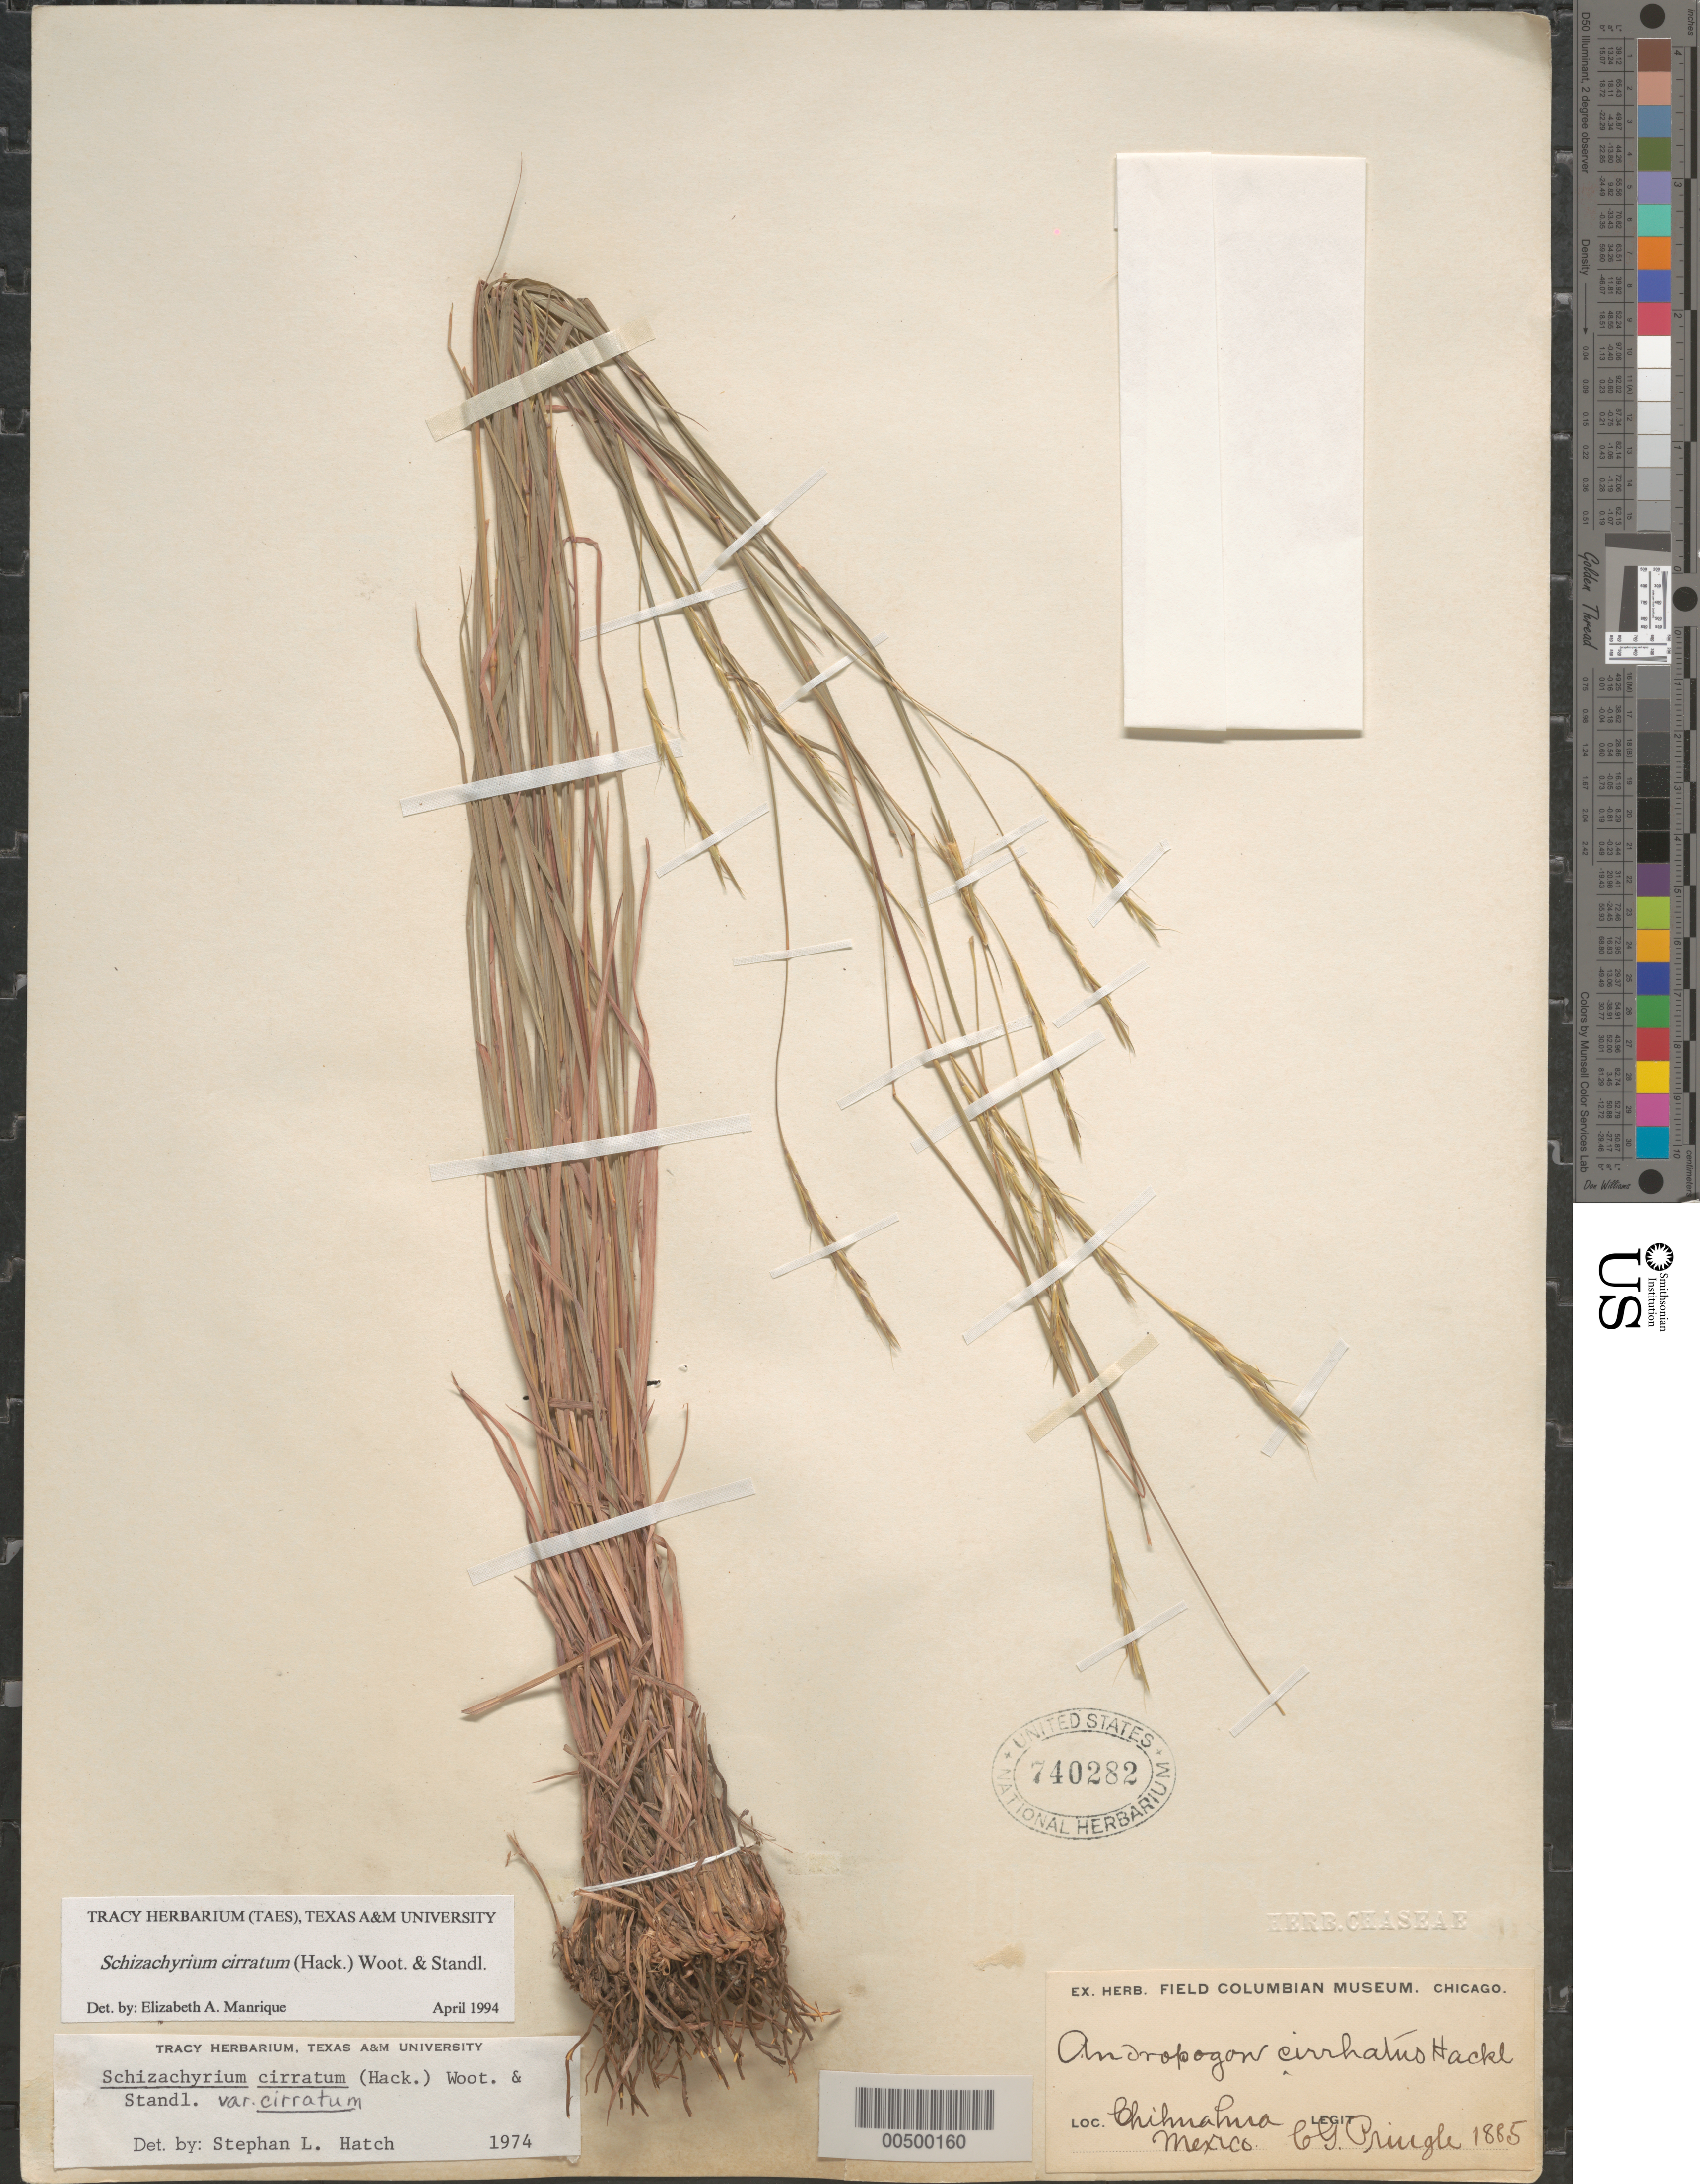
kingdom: Plantae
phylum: Tracheophyta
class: Liliopsida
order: Poales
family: Poaceae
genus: Schizachyrium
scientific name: Schizachyrium cirratum var. cirratum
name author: (Hack.) Wooton & Standl.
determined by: Manrique, E. A.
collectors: C. G. Pringle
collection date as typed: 1885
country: Mexico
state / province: Chihuahua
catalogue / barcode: US 740282